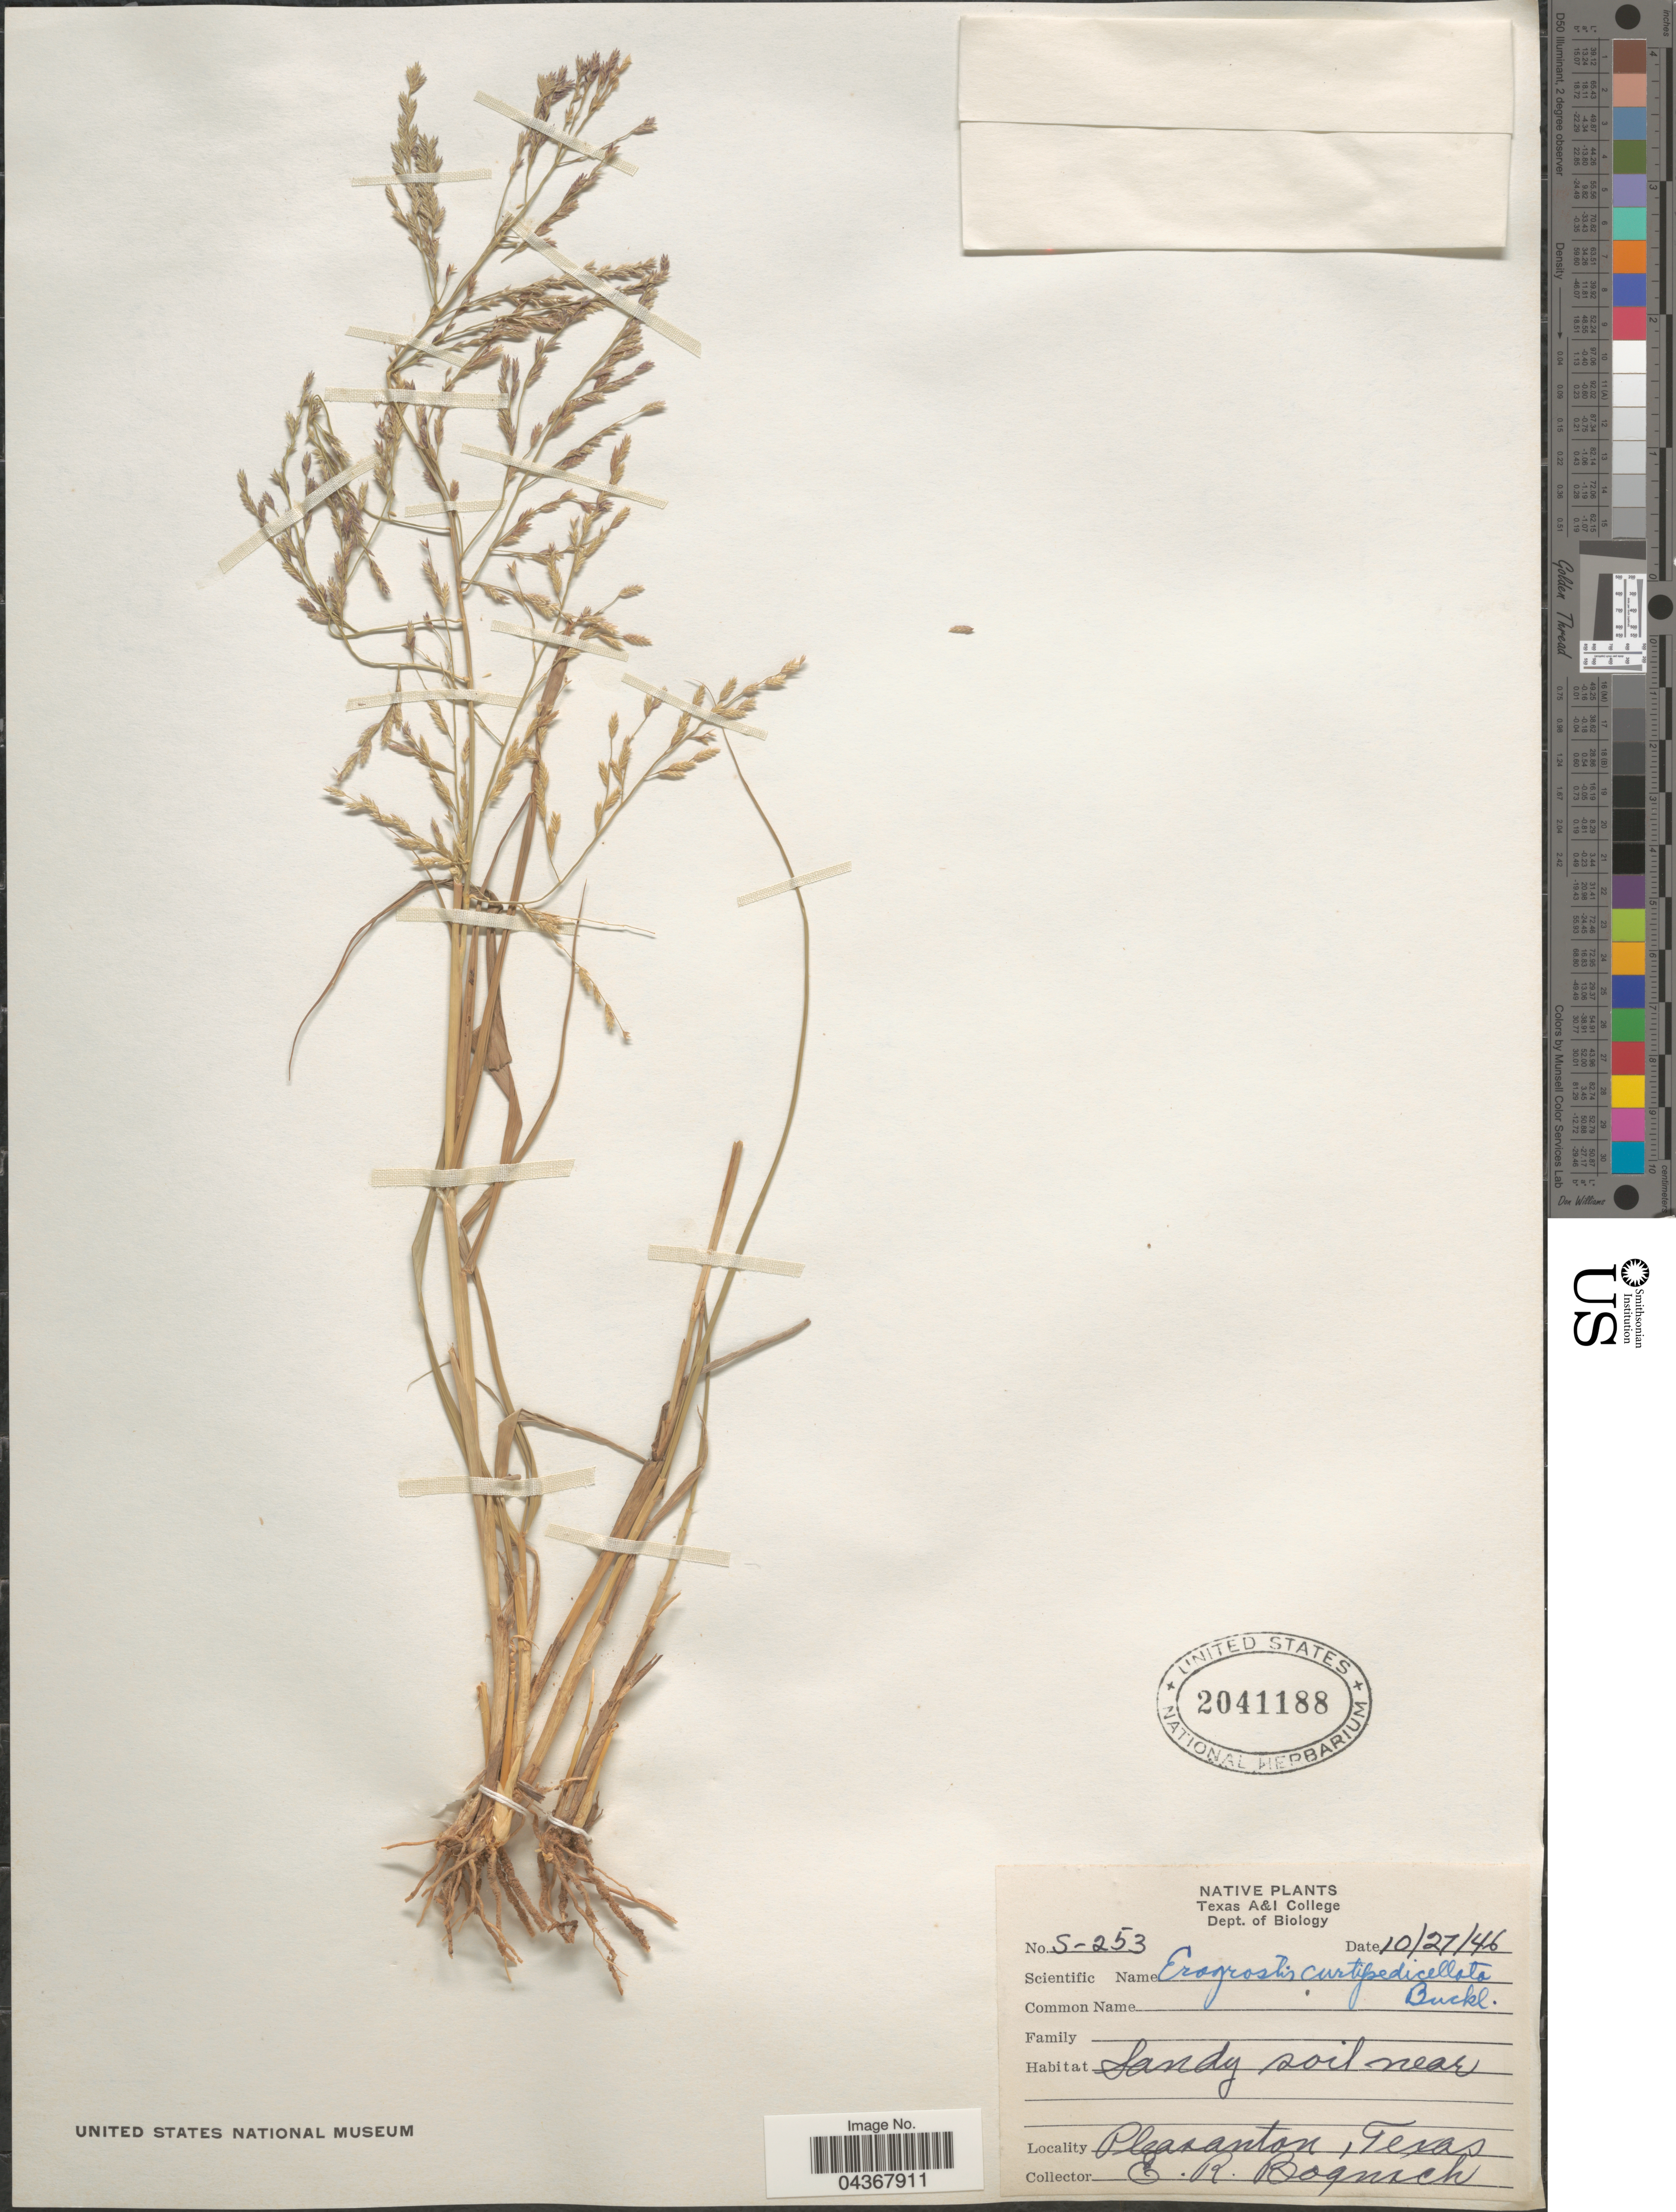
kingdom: Plantae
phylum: Tracheophyta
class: Liliopsida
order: Poales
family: Poaceae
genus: Eragrostis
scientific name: Eragrostis curtipedicellata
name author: Buckley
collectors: E. Bognach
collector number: S-253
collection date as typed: Transcribed d/m/y: 27/10/46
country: United States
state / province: Texas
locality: Pleasanton.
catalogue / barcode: US 2041188